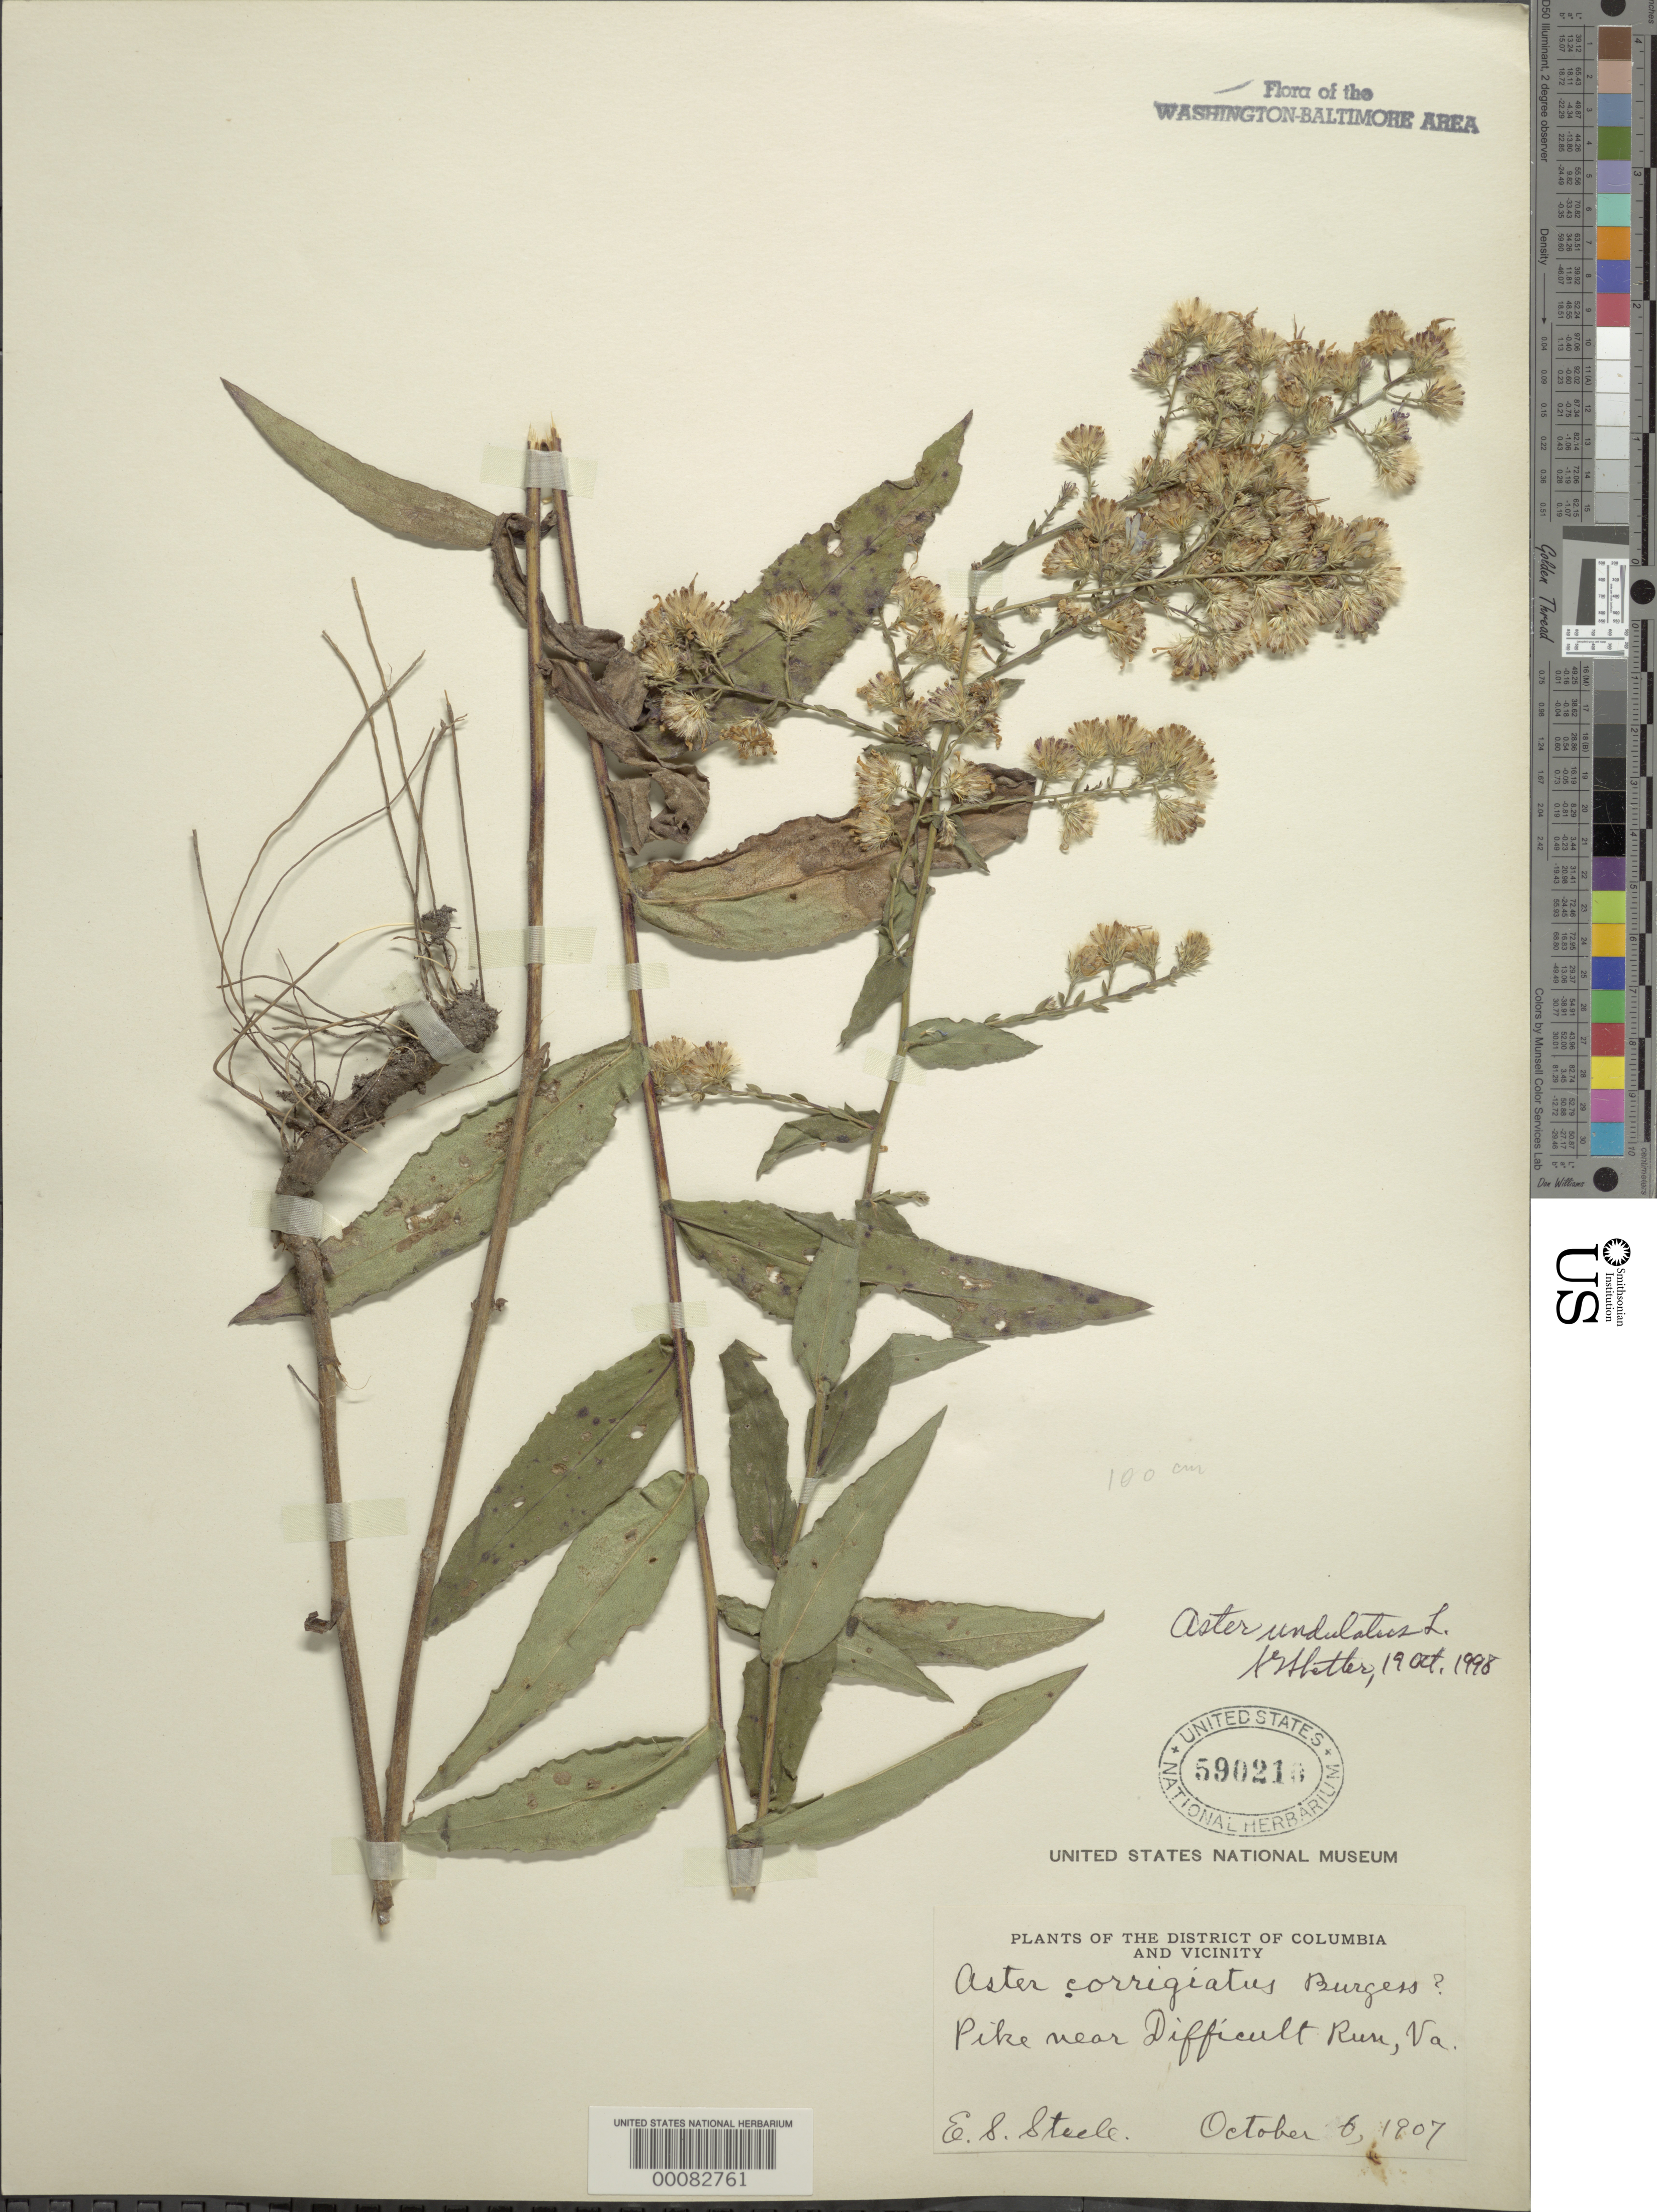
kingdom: Plantae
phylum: Tracheophyta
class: Magnoliopsida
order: Asterales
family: Asteraceae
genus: Symphyotrichum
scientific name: Symphyotrichum undulatum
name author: (L.) G.L. Nesom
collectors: E. Steele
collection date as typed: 06 Oct 1907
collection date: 1907-10-06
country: United States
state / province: Virginia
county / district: Fairfax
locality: Pike near Difficult Run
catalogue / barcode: US 590210